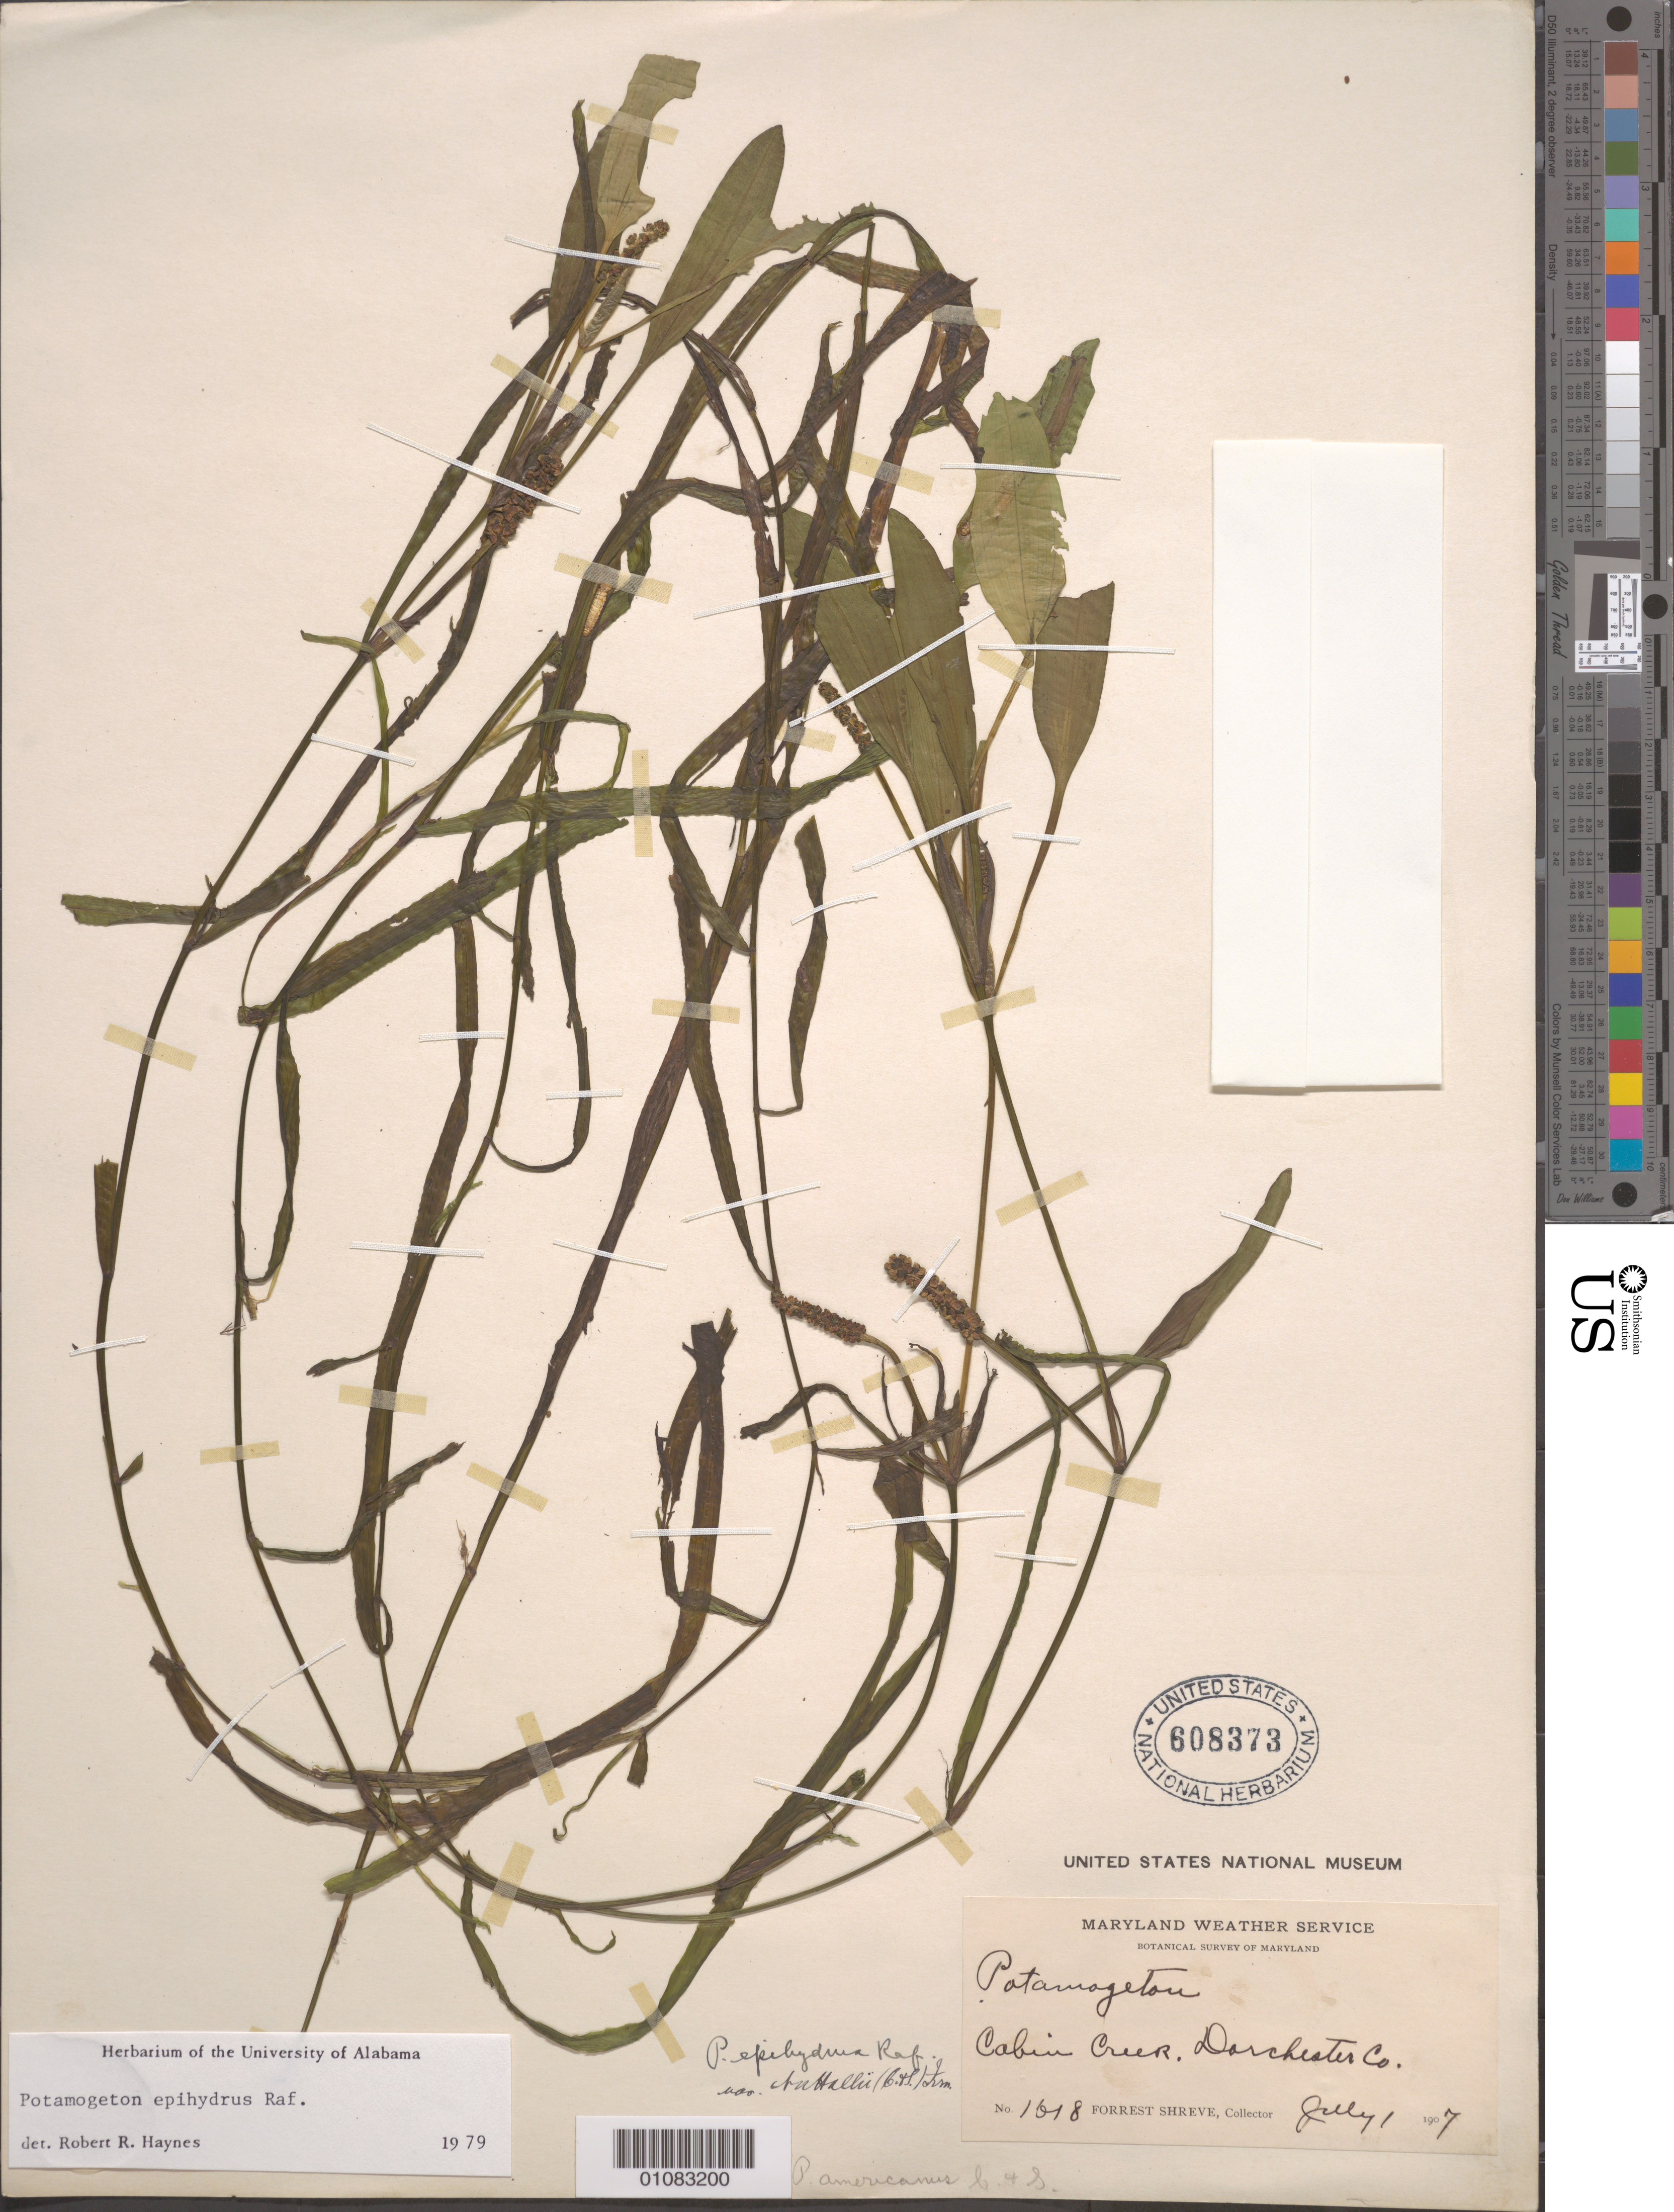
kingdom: Plantae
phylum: Tracheophyta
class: Liliopsida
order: Alismatales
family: Potamogetonaceae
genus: Potamogeton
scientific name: Potamogeton epihydrus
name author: Raf.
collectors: F. Shreve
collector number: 1018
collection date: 1907-07-01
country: United States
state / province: Maryland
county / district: Dorchester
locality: Cabin Creek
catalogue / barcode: US 608373